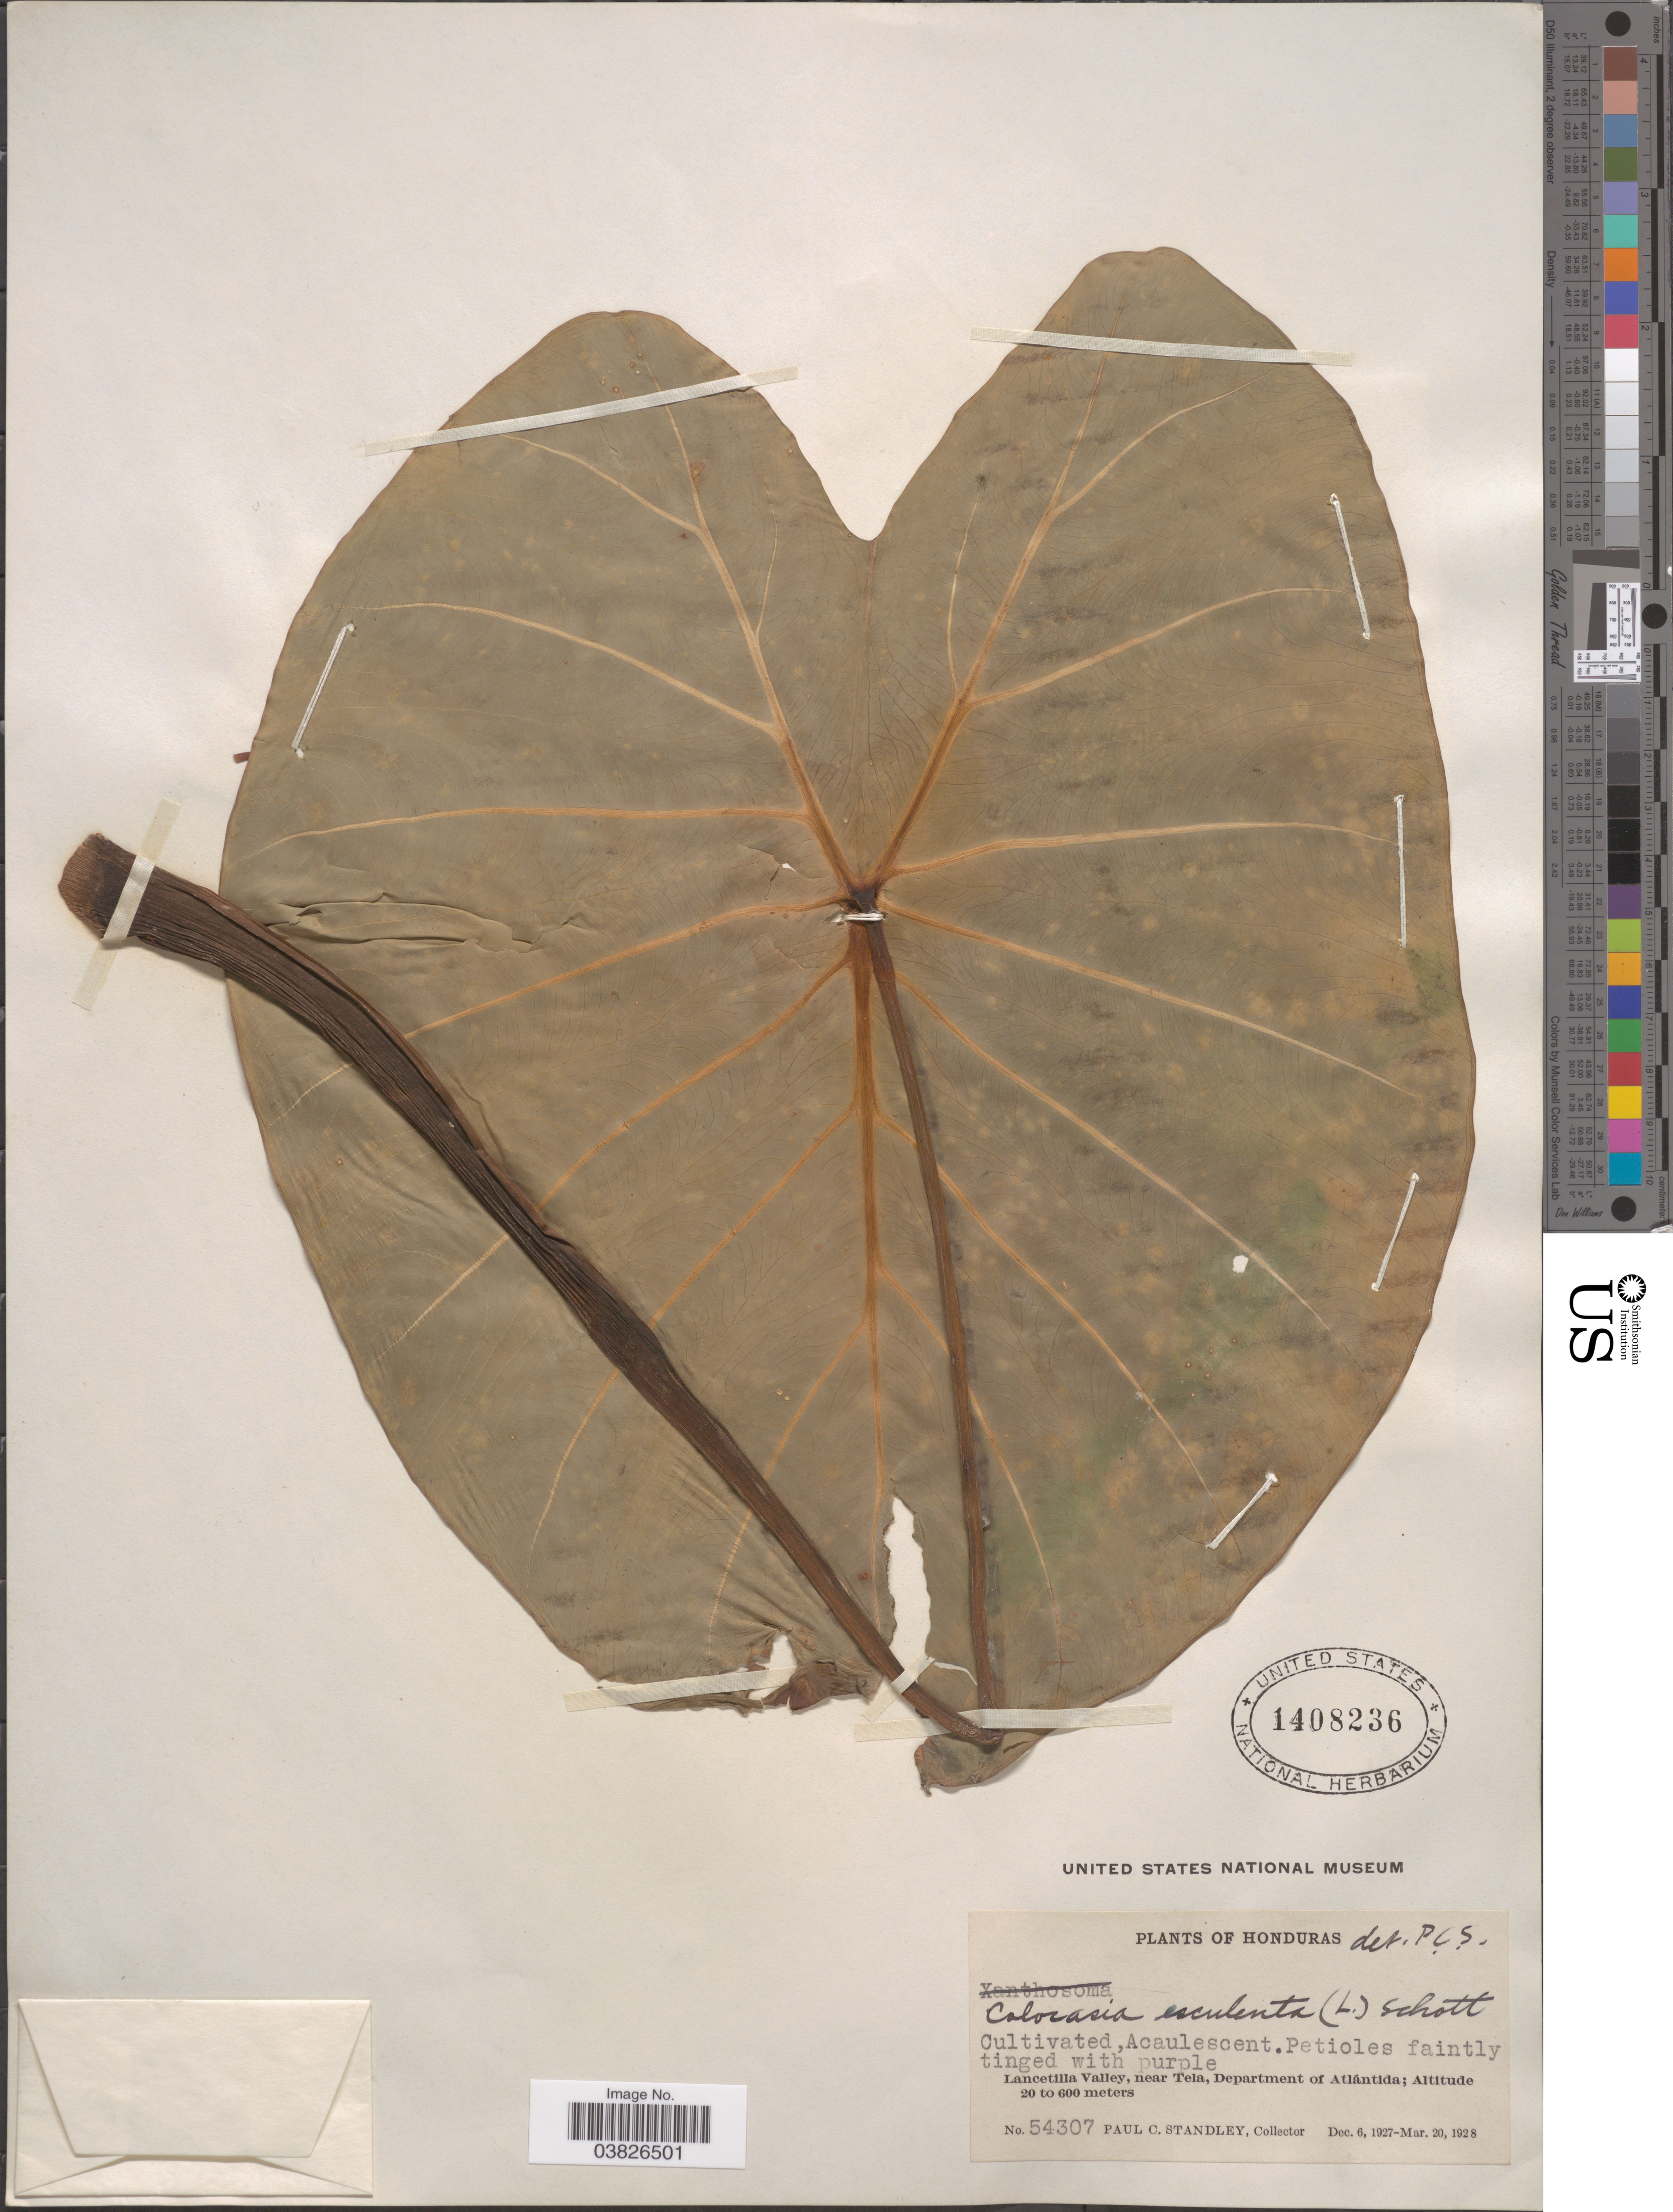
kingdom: Plantae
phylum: Tracheophyta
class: Liliopsida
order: Alismatales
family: Araceae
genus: Colocasia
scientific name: Colocasia esculenta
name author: (L.) Schott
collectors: P. C. Standley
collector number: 54307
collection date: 1927-12-06/1928-03-20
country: Honduras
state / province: Atlantida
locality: Lancetilla Valley, near Tela, Department of Atlántida.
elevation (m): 20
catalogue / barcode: US 1408236